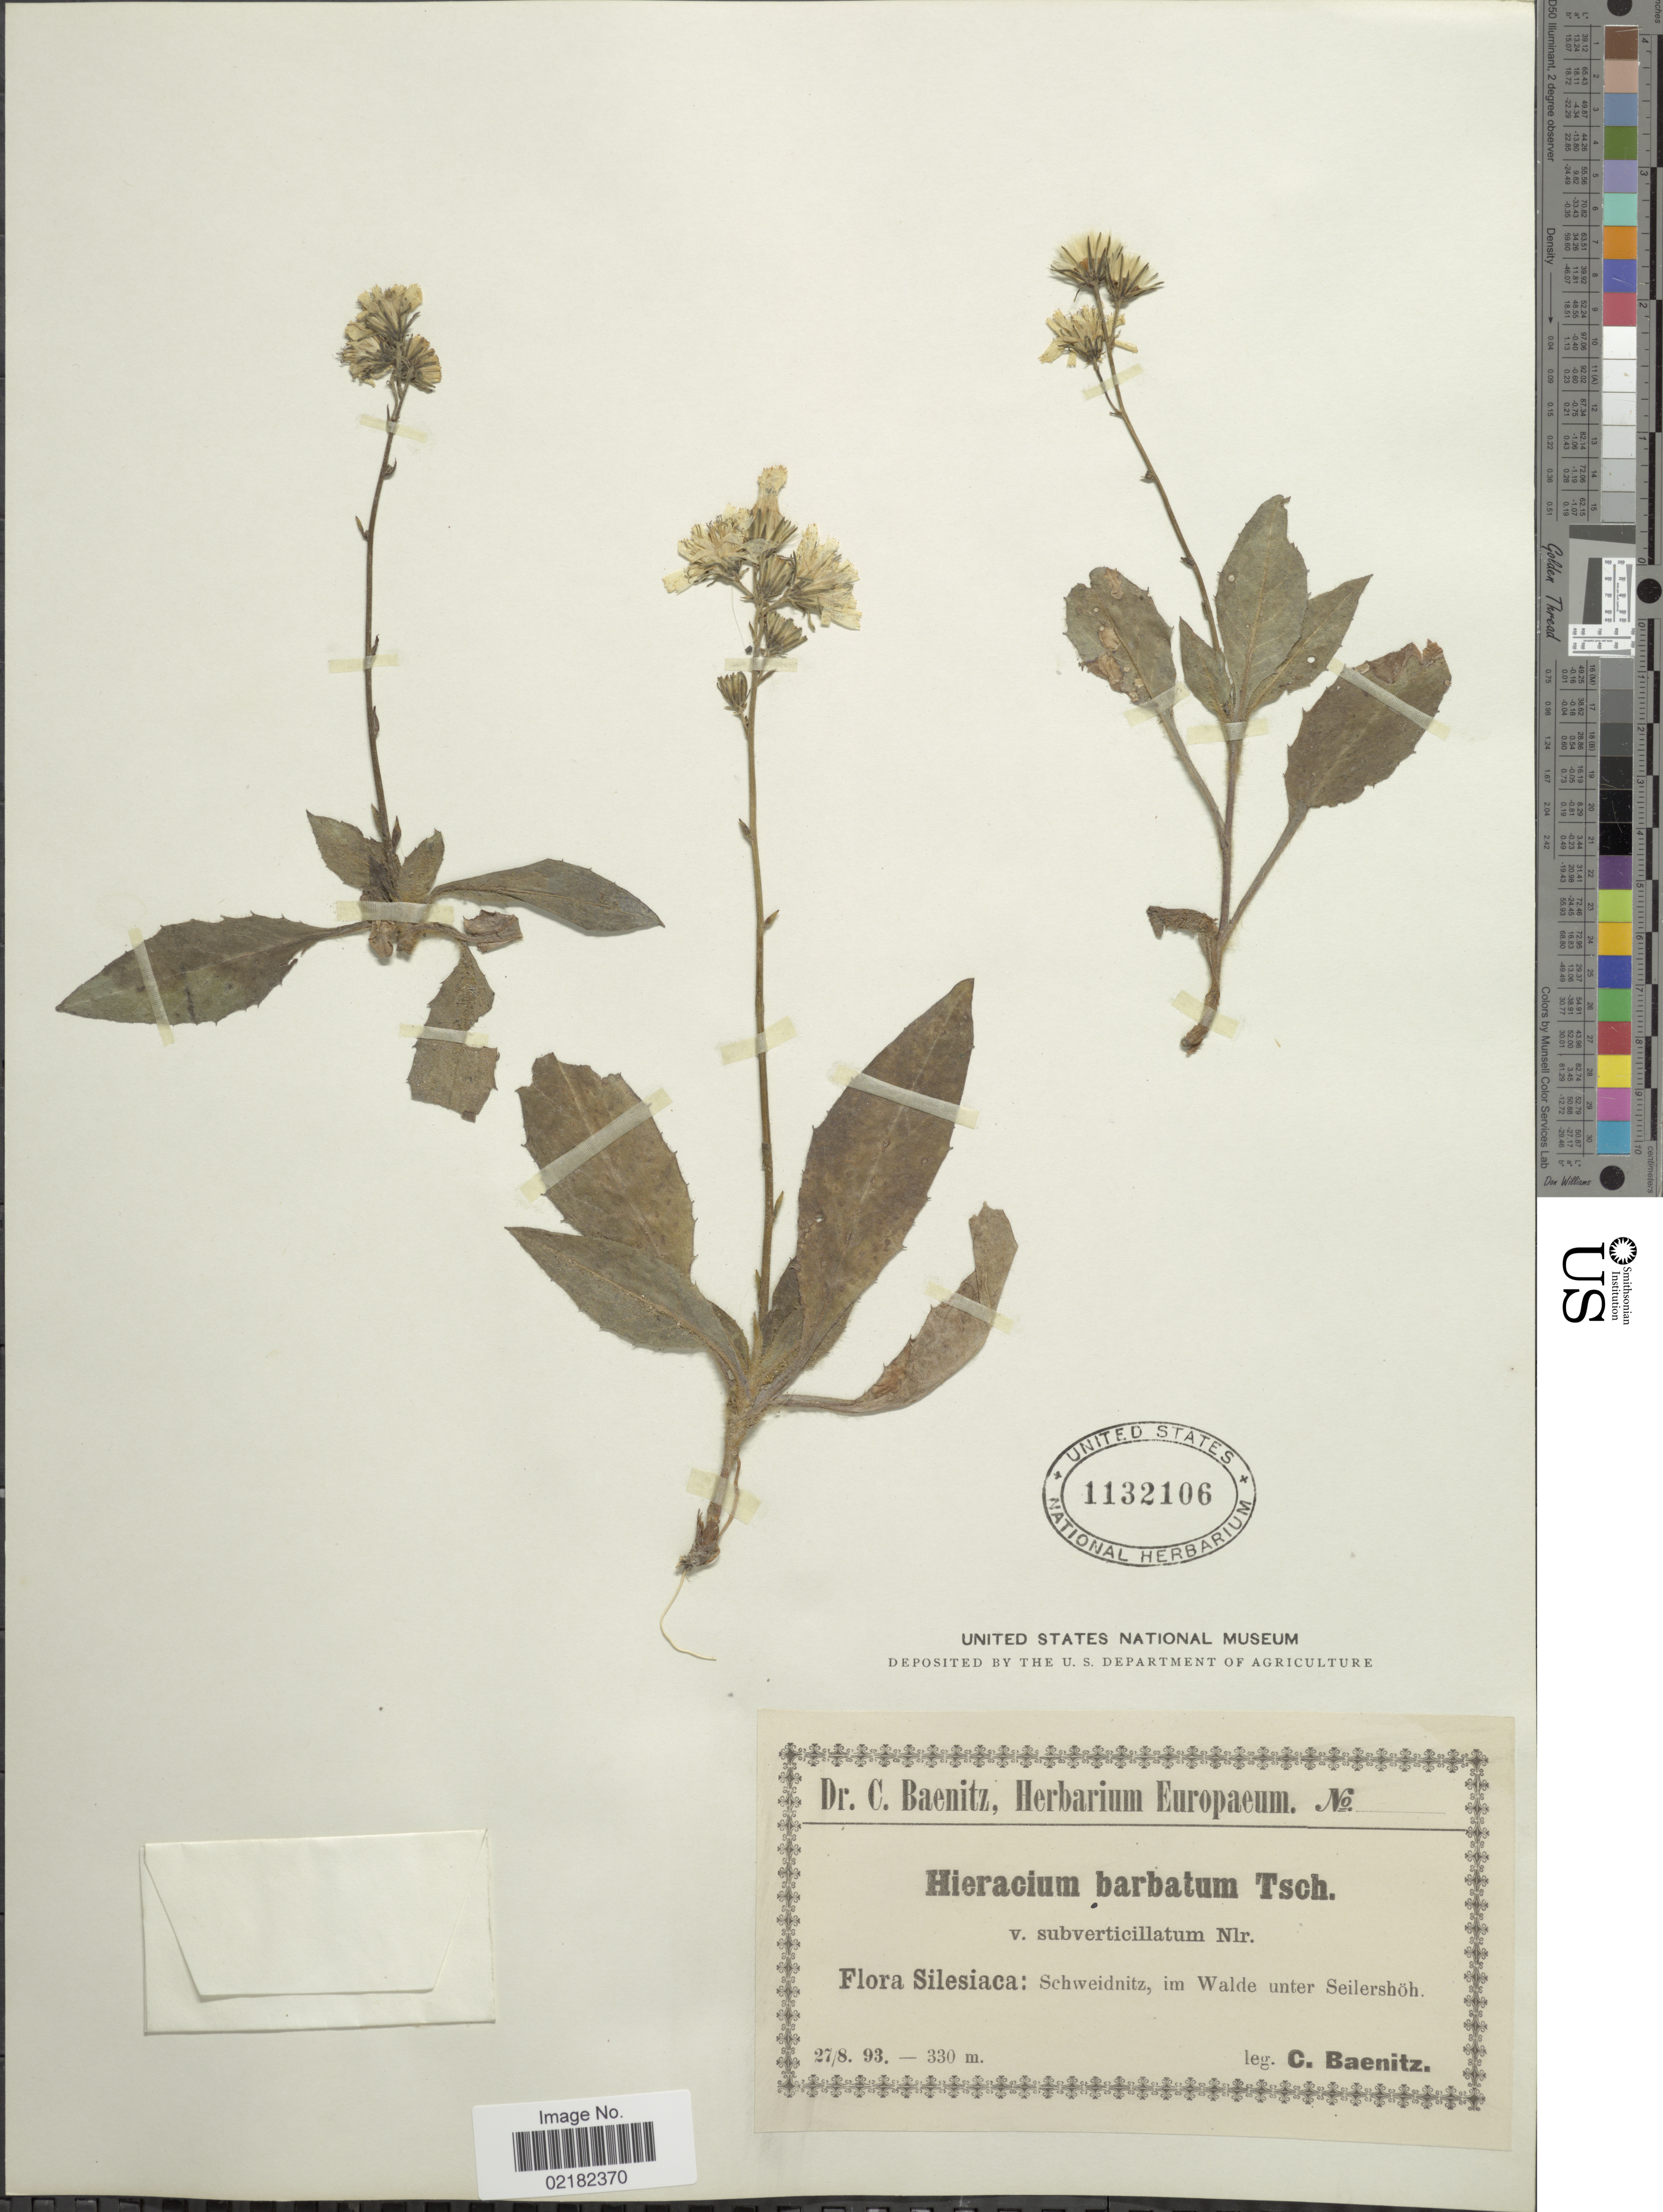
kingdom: Plantae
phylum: Tracheophyta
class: Magnoliopsida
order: Asterales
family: Asteraceae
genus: Hieracium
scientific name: Hieracium racemosum subsp. barbatum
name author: Zahn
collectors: C. G. Baenitz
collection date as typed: Transcribed d/m/y: 27/8/93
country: Czechia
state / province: Moravian-Silesian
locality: Silesiaca: Schweidnitz, im Walde unter Seilershoh.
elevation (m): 330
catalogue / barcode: US 1132106